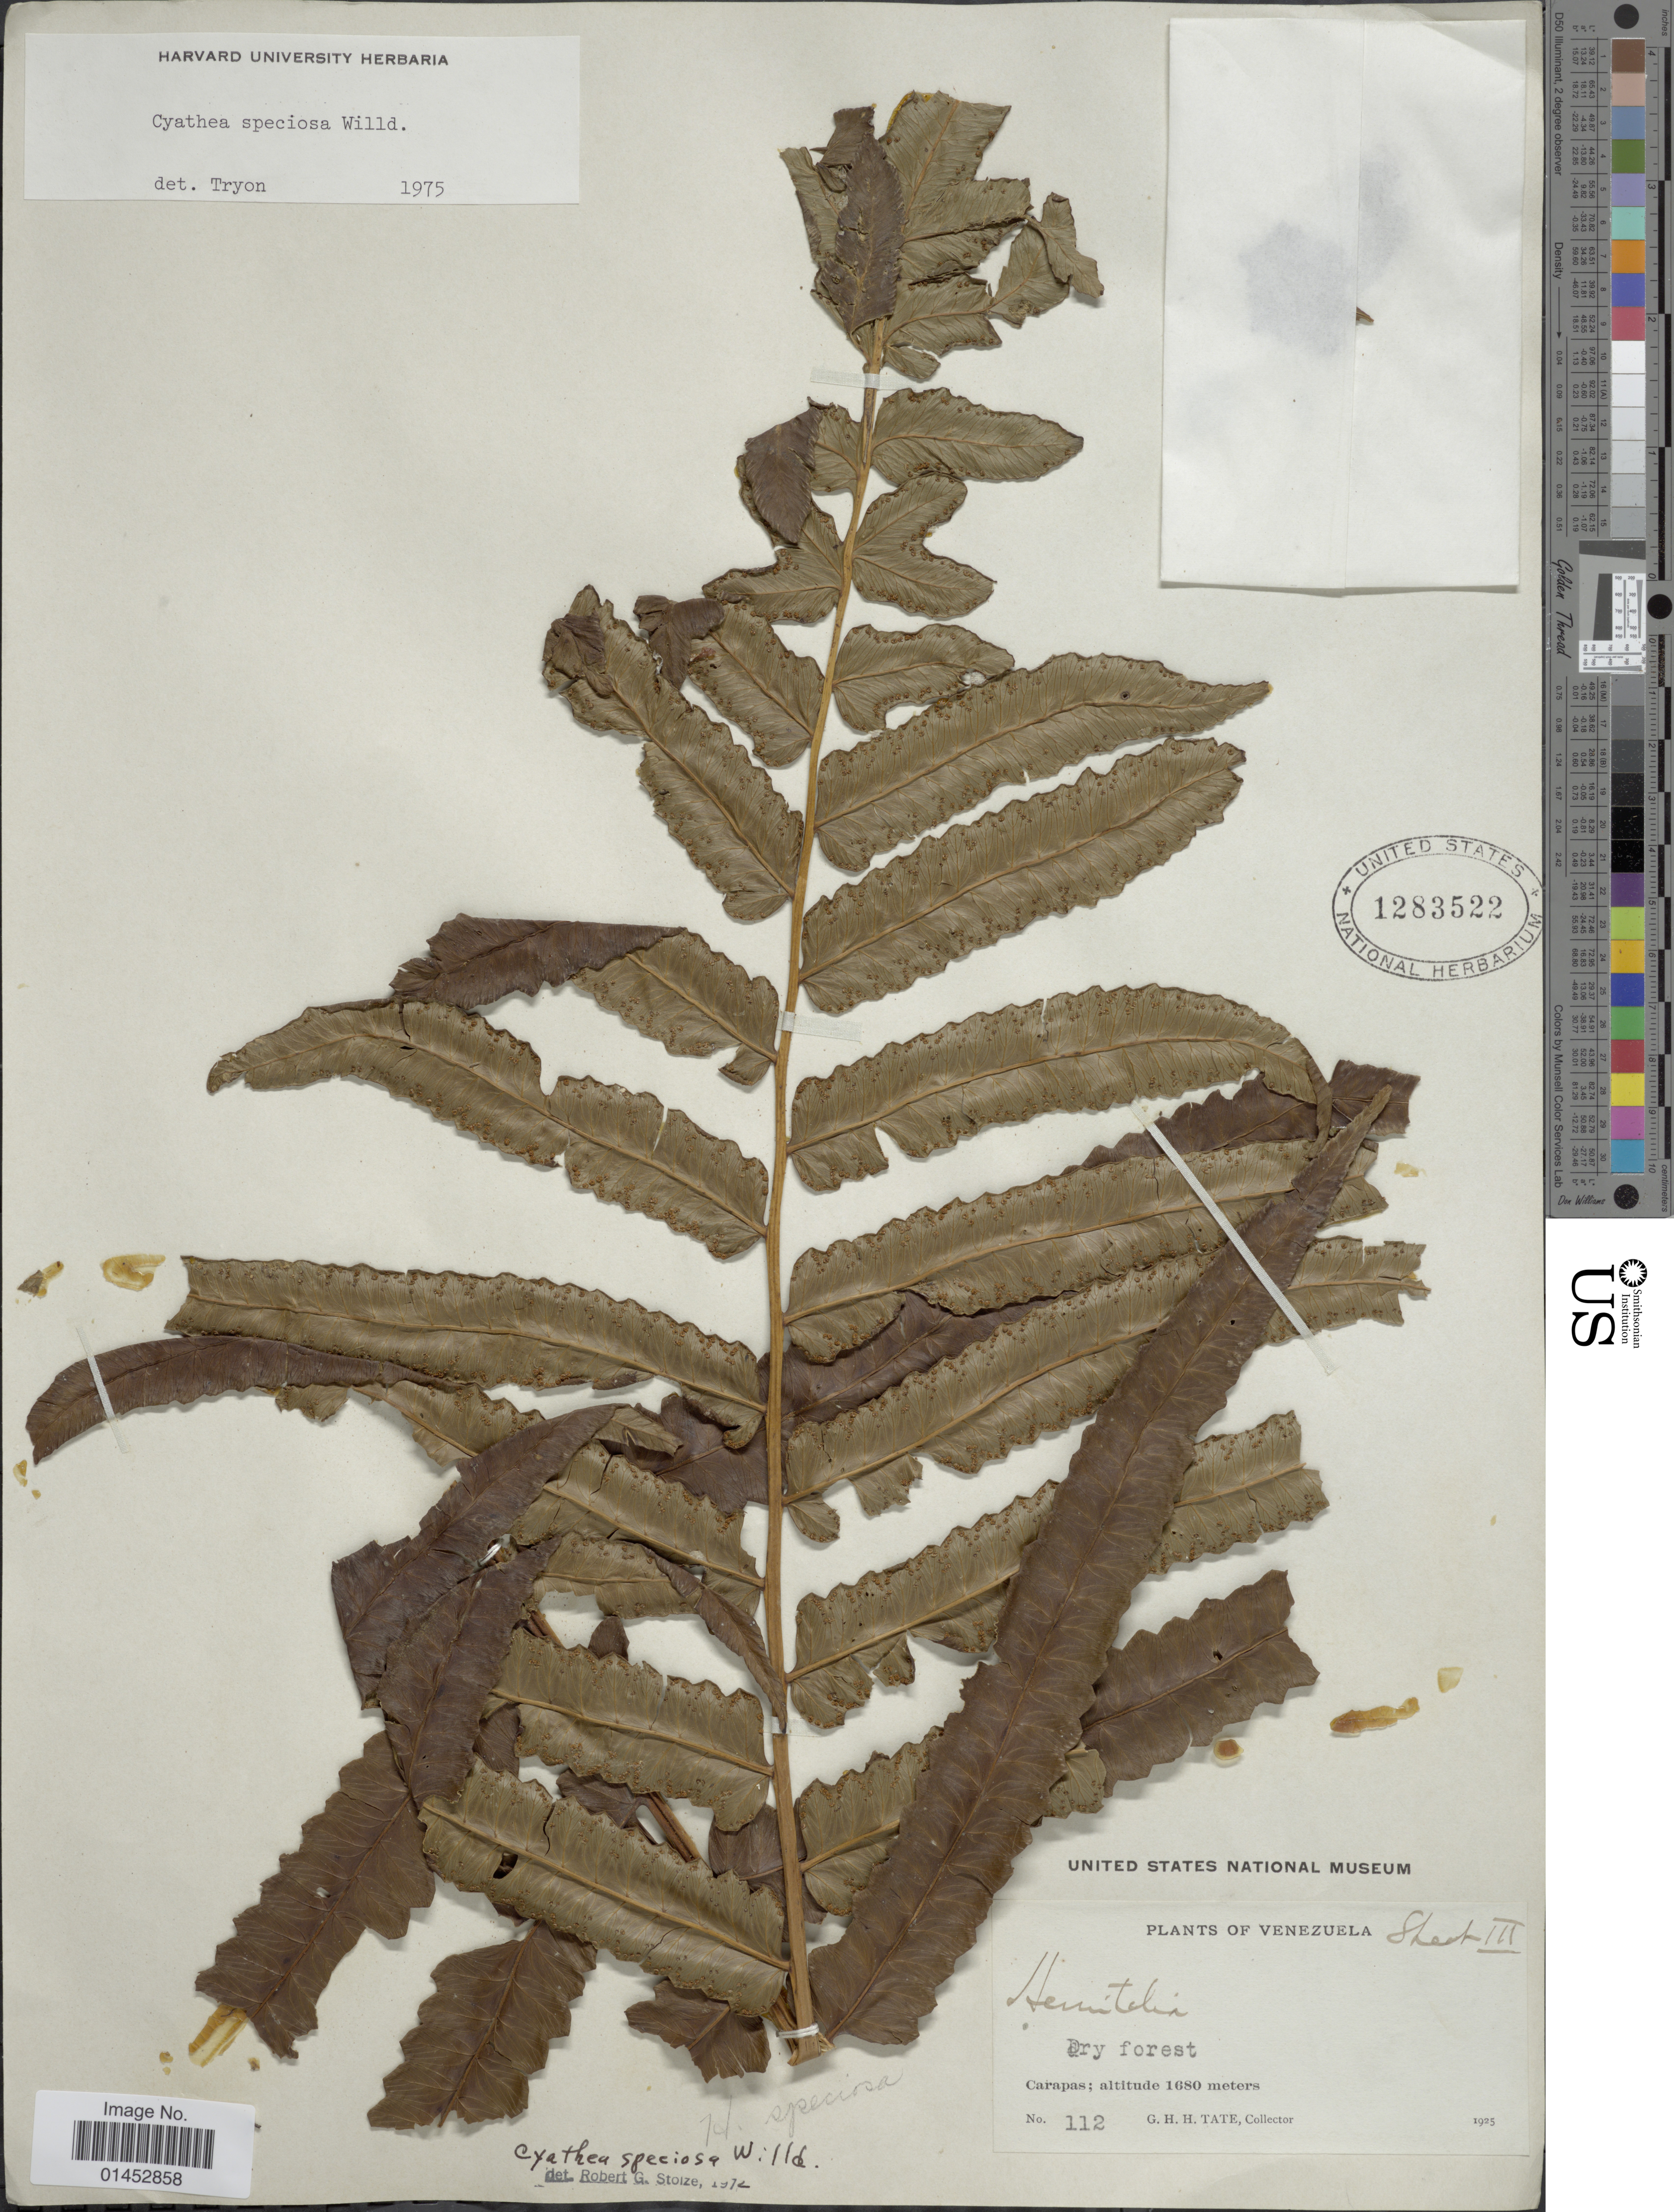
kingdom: Plantae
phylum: Tracheophyta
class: Polypodiopsida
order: Cyatheales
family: Cyatheaceae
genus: Cyathea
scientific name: Cyathea speciosa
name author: Humb. & Bonpl. ex Willd.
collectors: G. Tate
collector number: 112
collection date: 1925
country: Venezuela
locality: Carapas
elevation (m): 1680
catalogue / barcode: US 1283522